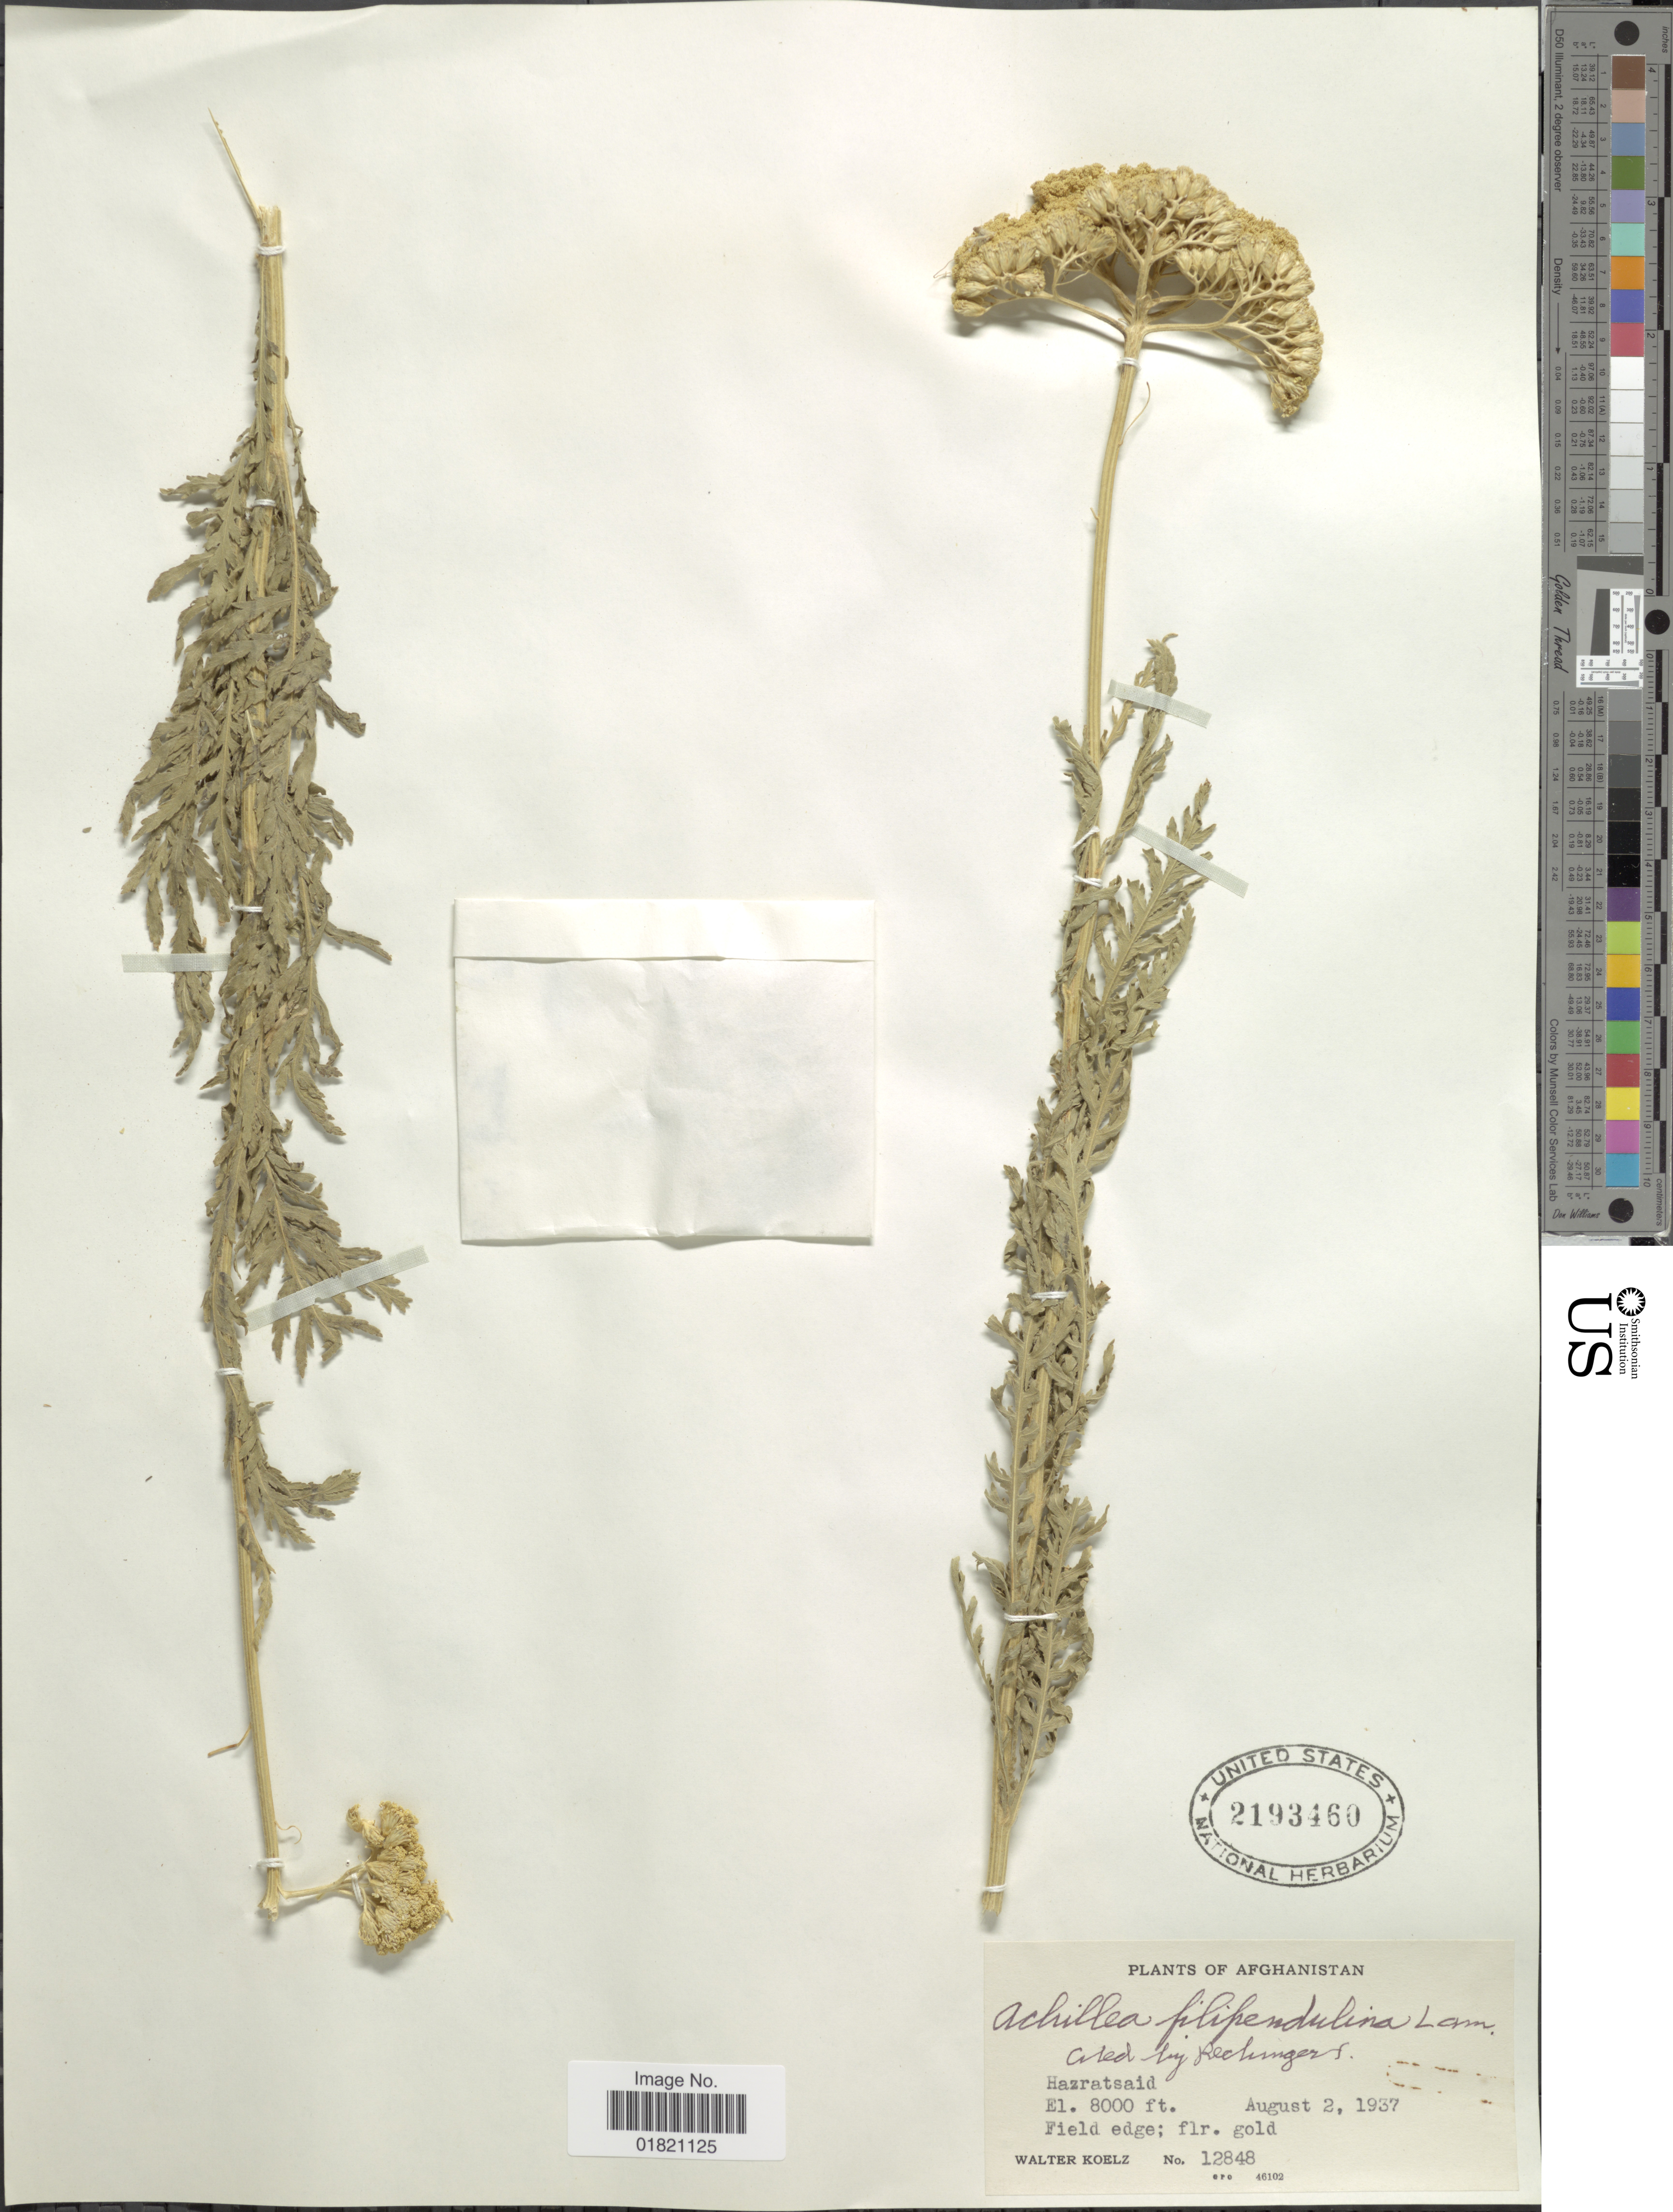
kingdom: Plantae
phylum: Tracheophyta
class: Magnoliopsida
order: Asterales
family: Asteraceae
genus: Achillea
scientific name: Achillea filipendulina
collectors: W. N. Koelz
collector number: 12848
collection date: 1937-08-02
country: Afghanistan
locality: Hazratsaid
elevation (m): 2438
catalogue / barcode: US 2193460